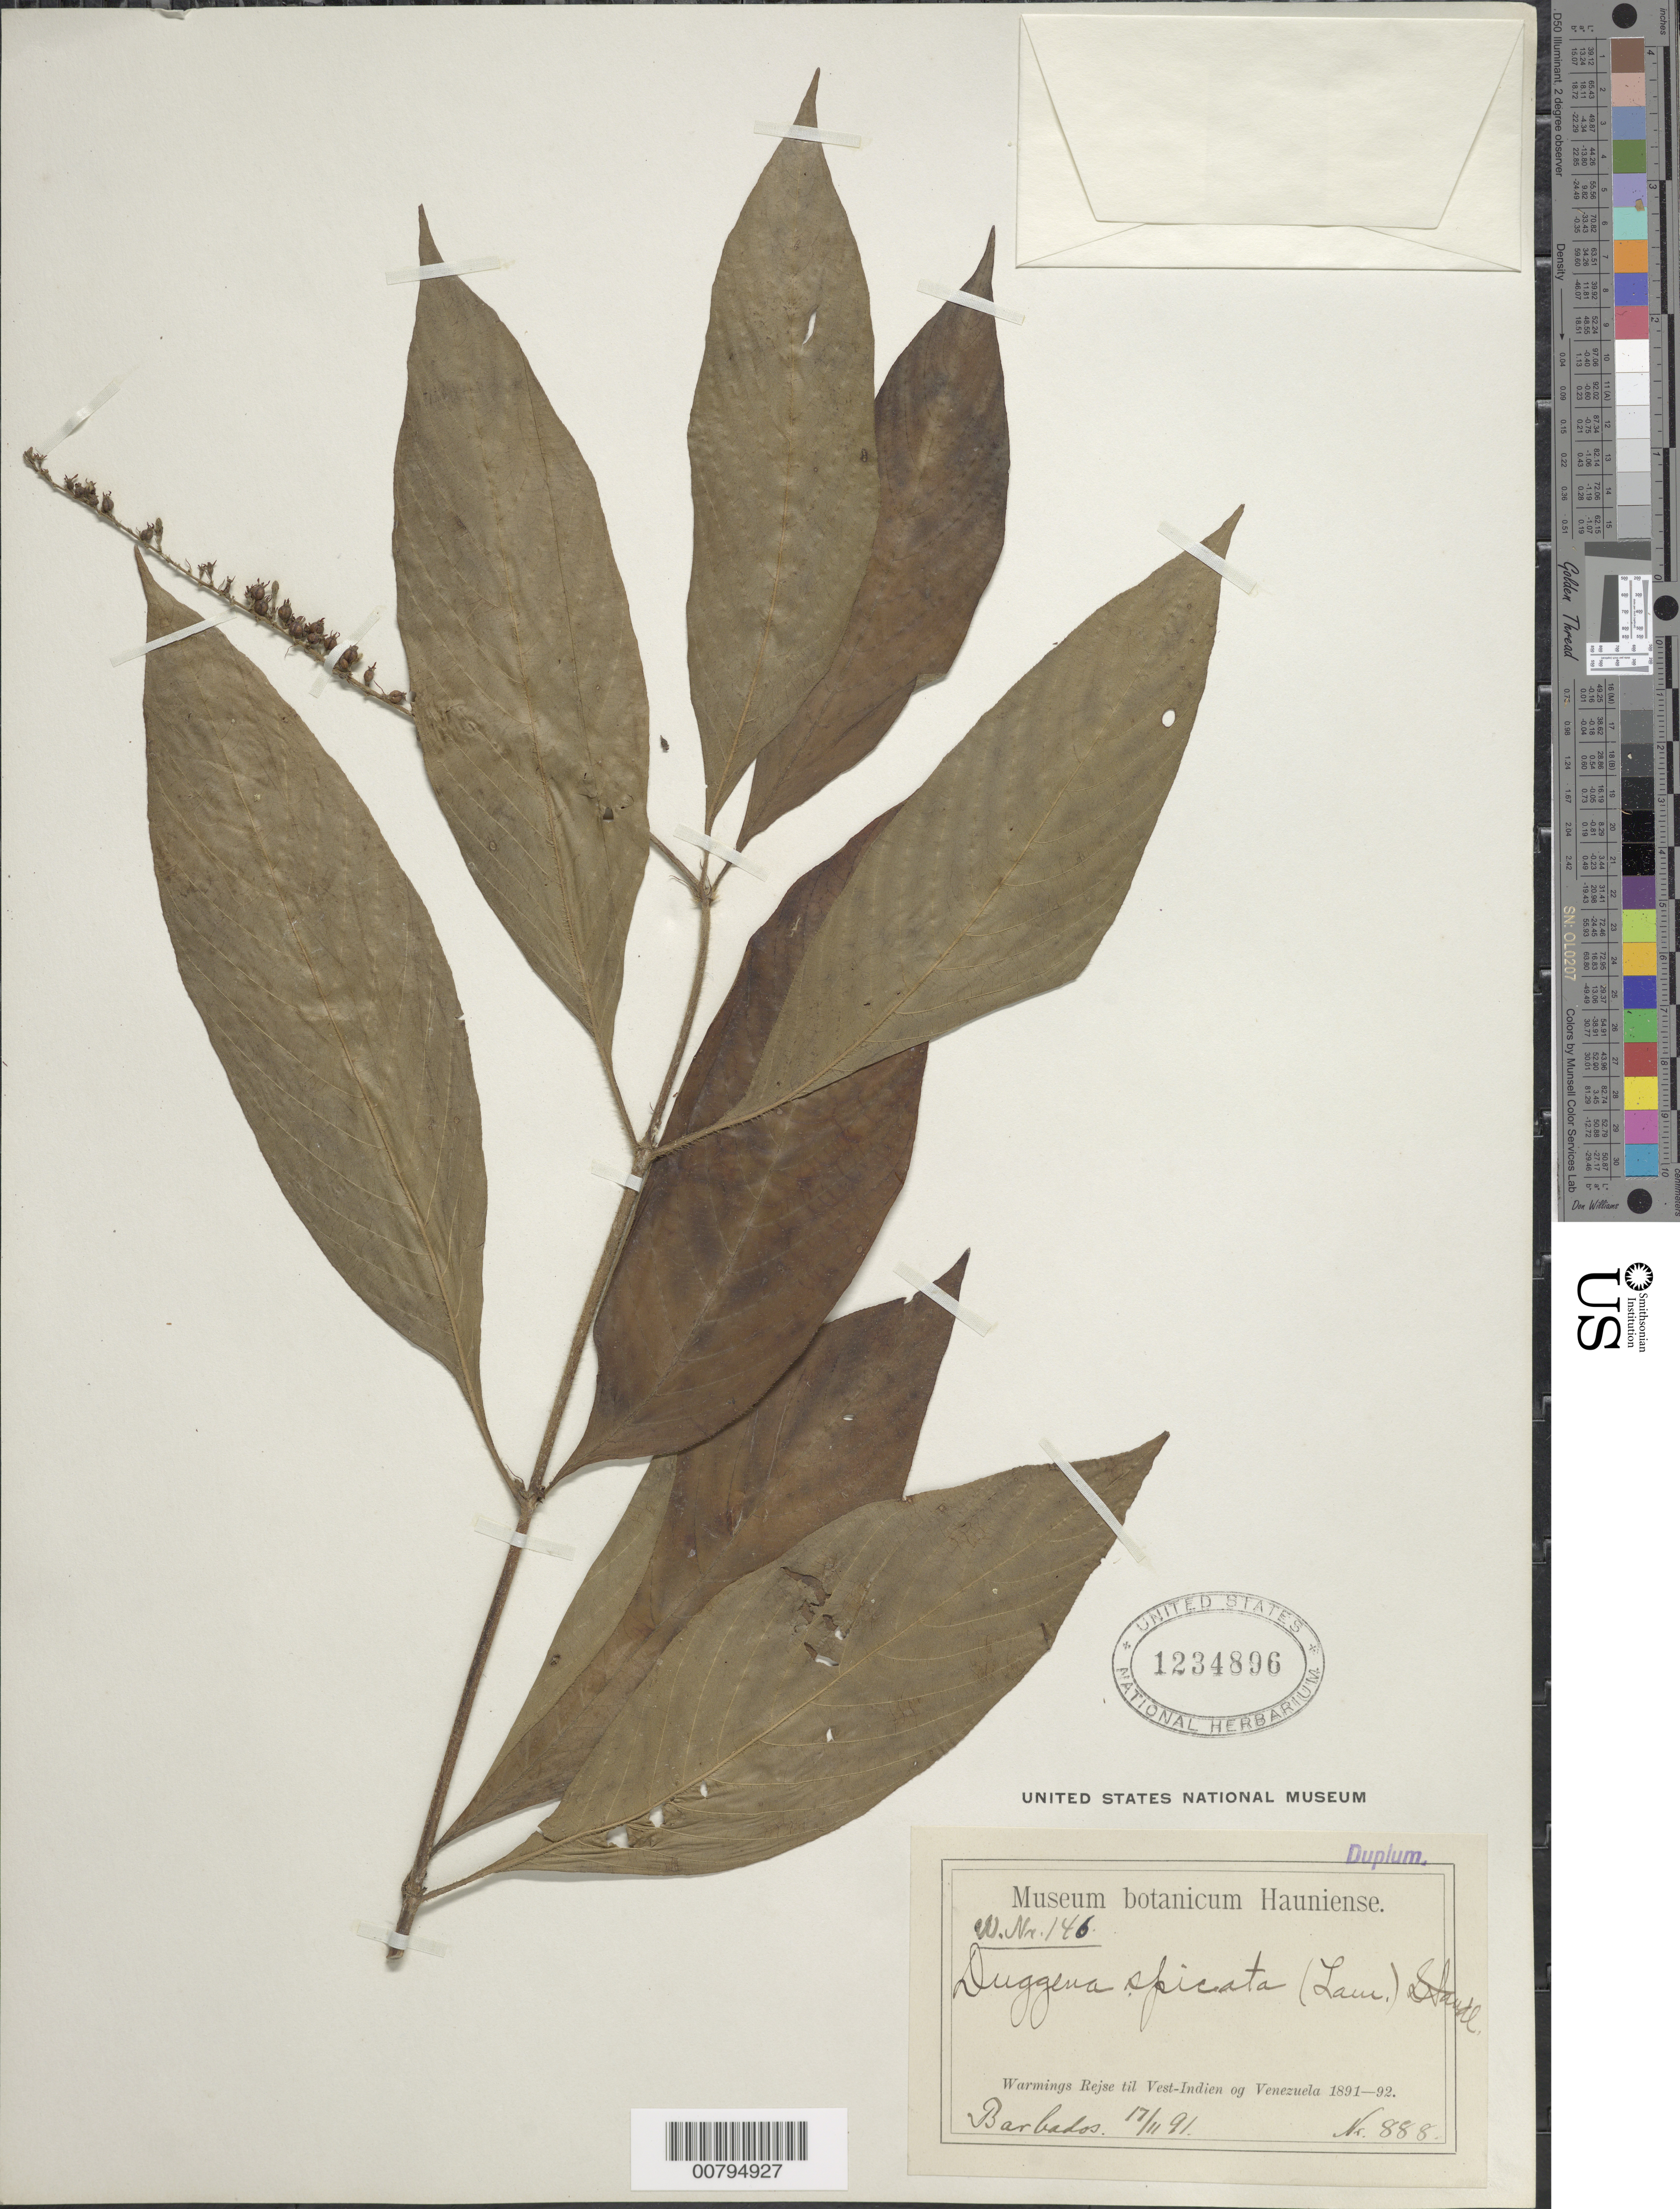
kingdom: Plantae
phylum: Tracheophyta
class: Magnoliopsida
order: Gentianales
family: Rubiaceae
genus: Gonzalagunia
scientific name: Gonzalagunia hirsuta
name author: Schum.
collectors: ex Mus. Bot. Hauniense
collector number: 888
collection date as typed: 17 Nov 1891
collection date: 1891-11-17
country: Barbados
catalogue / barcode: US 1234896